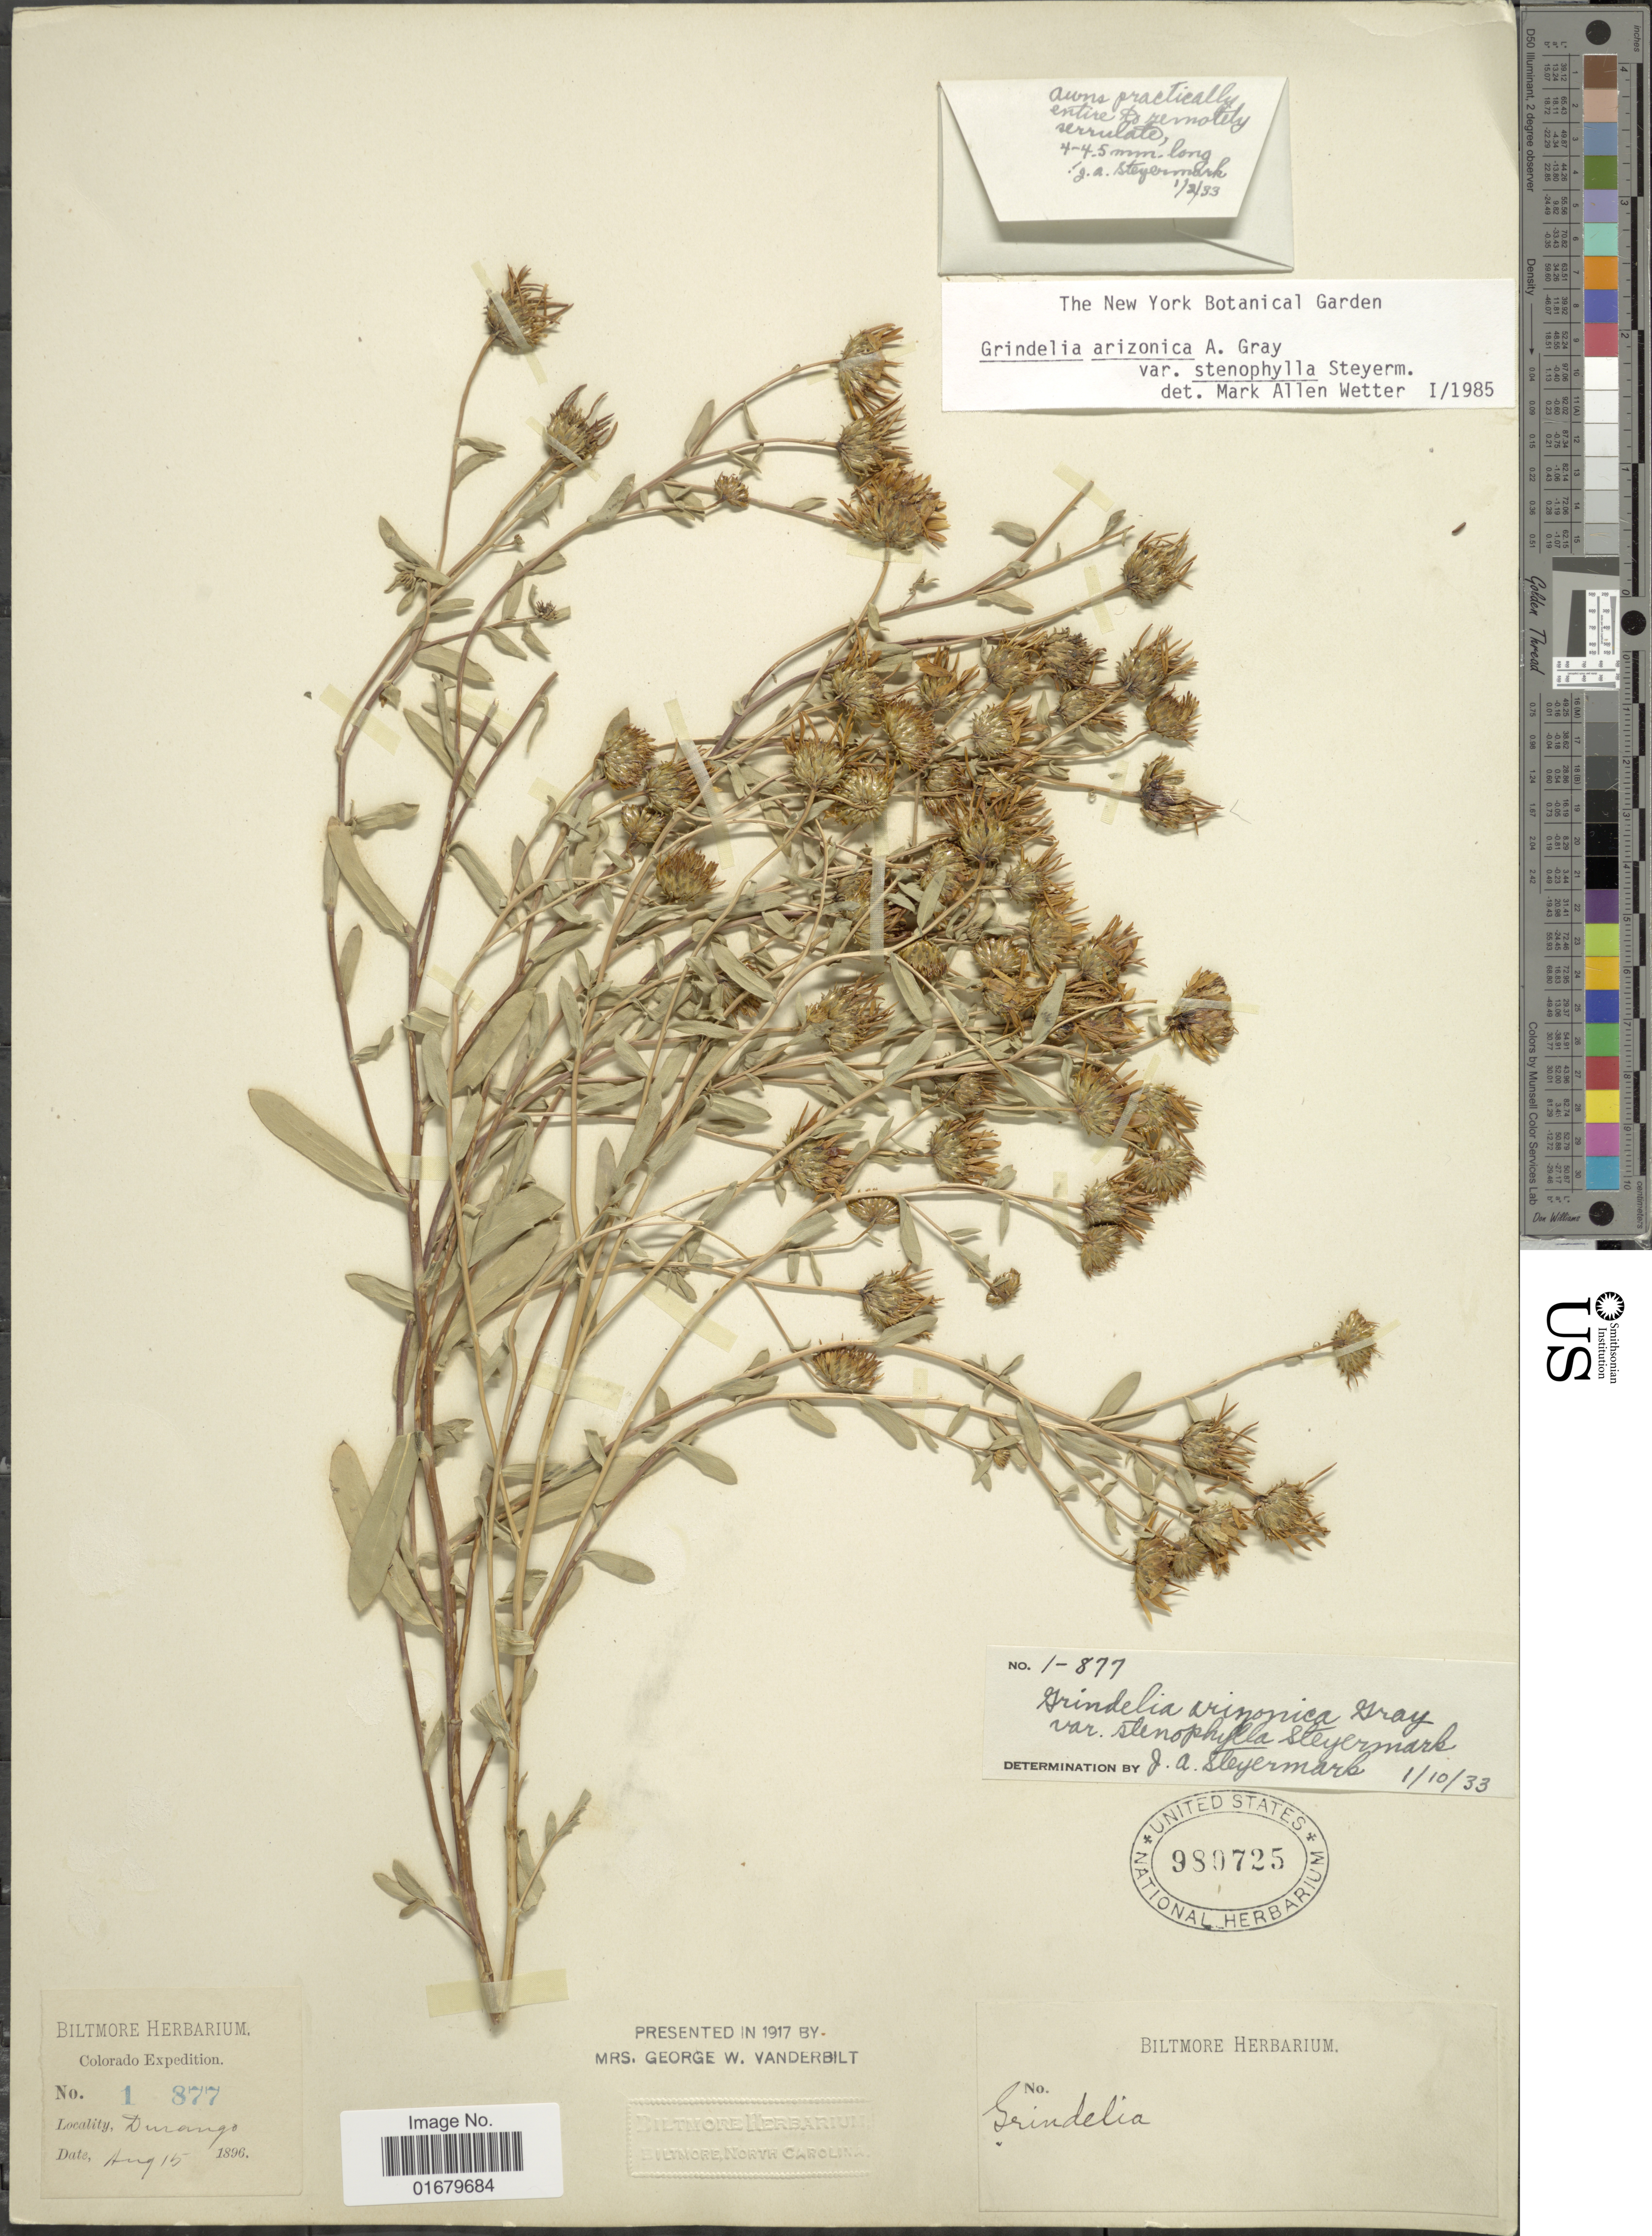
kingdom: Plantae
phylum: Tracheophyta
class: Magnoliopsida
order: Asterales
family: Asteraceae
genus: Grindelia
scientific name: Grindelia arizonica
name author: A. Gray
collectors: ex herb. Biltmore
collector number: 1877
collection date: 1896-08-15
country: United States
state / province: Colorado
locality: Durango.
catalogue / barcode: US 980725